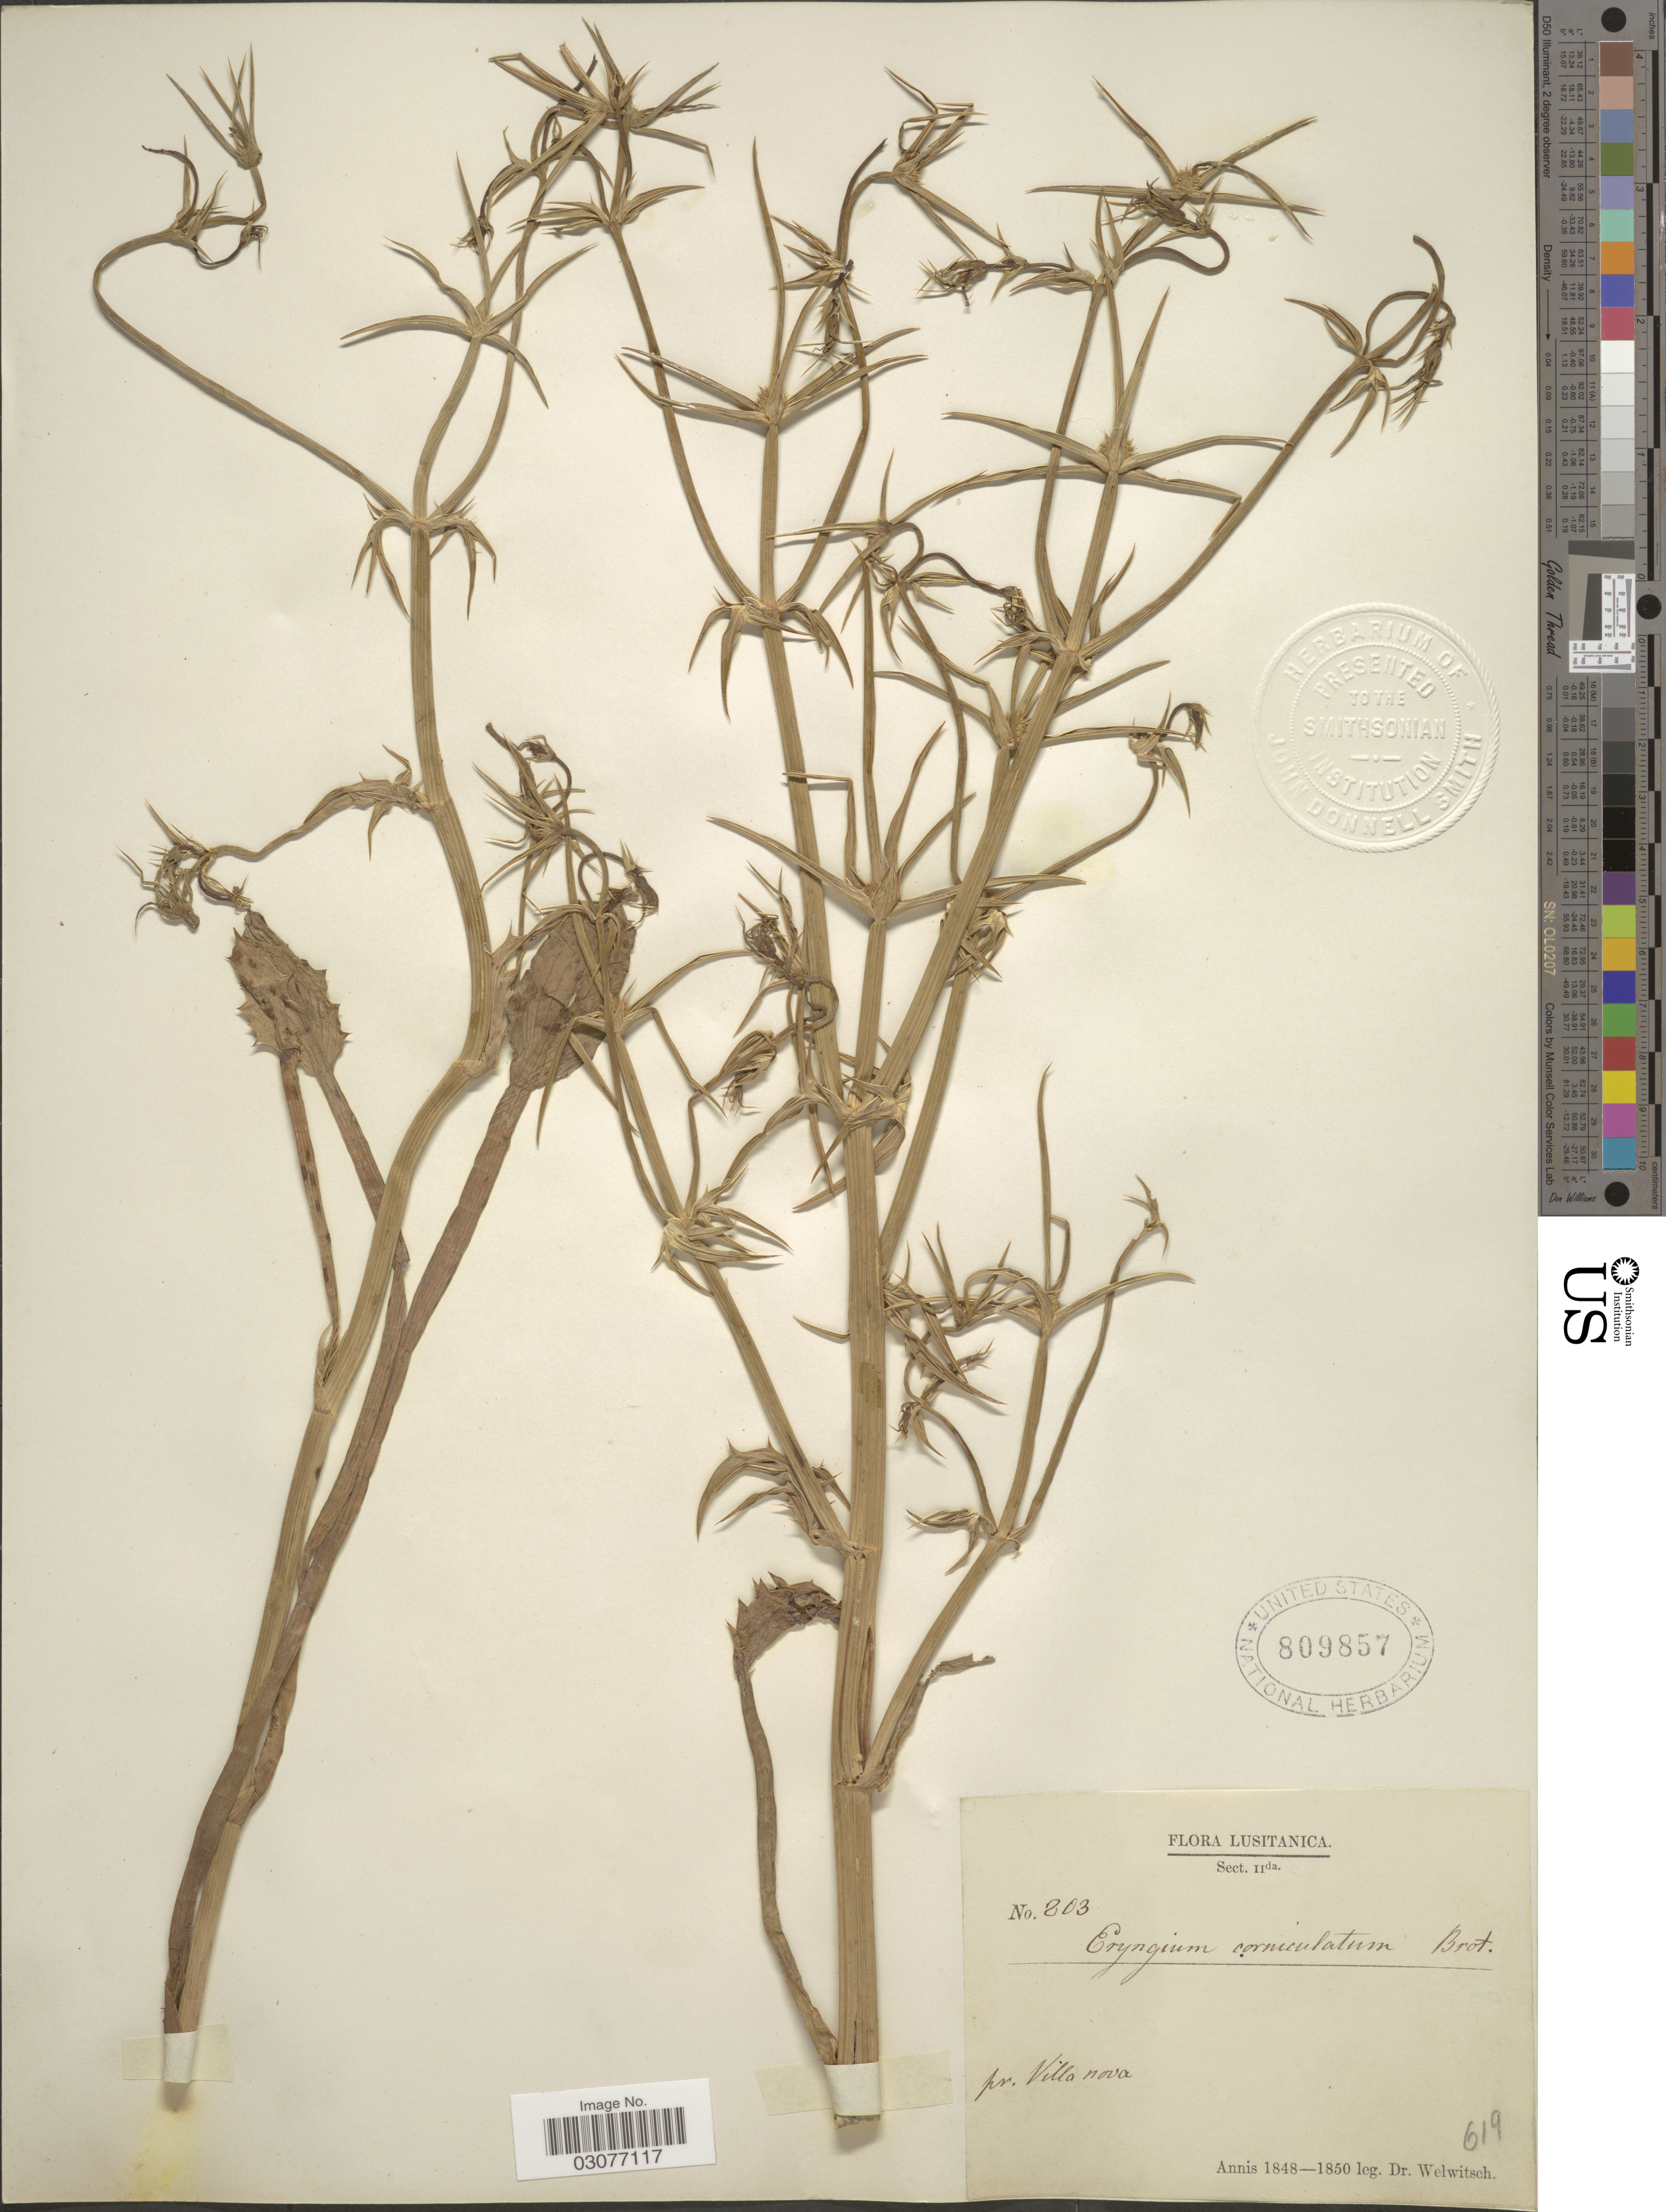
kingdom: Plantae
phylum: Tracheophyta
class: Magnoliopsida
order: Apiales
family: Apiaceae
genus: Eryngium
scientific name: Eryngium corniculatum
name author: Lam.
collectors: -. Welwitsch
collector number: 803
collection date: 1848/1850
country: Portugal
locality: Lusitanica. Pr. Villa nova.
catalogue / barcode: US 809857